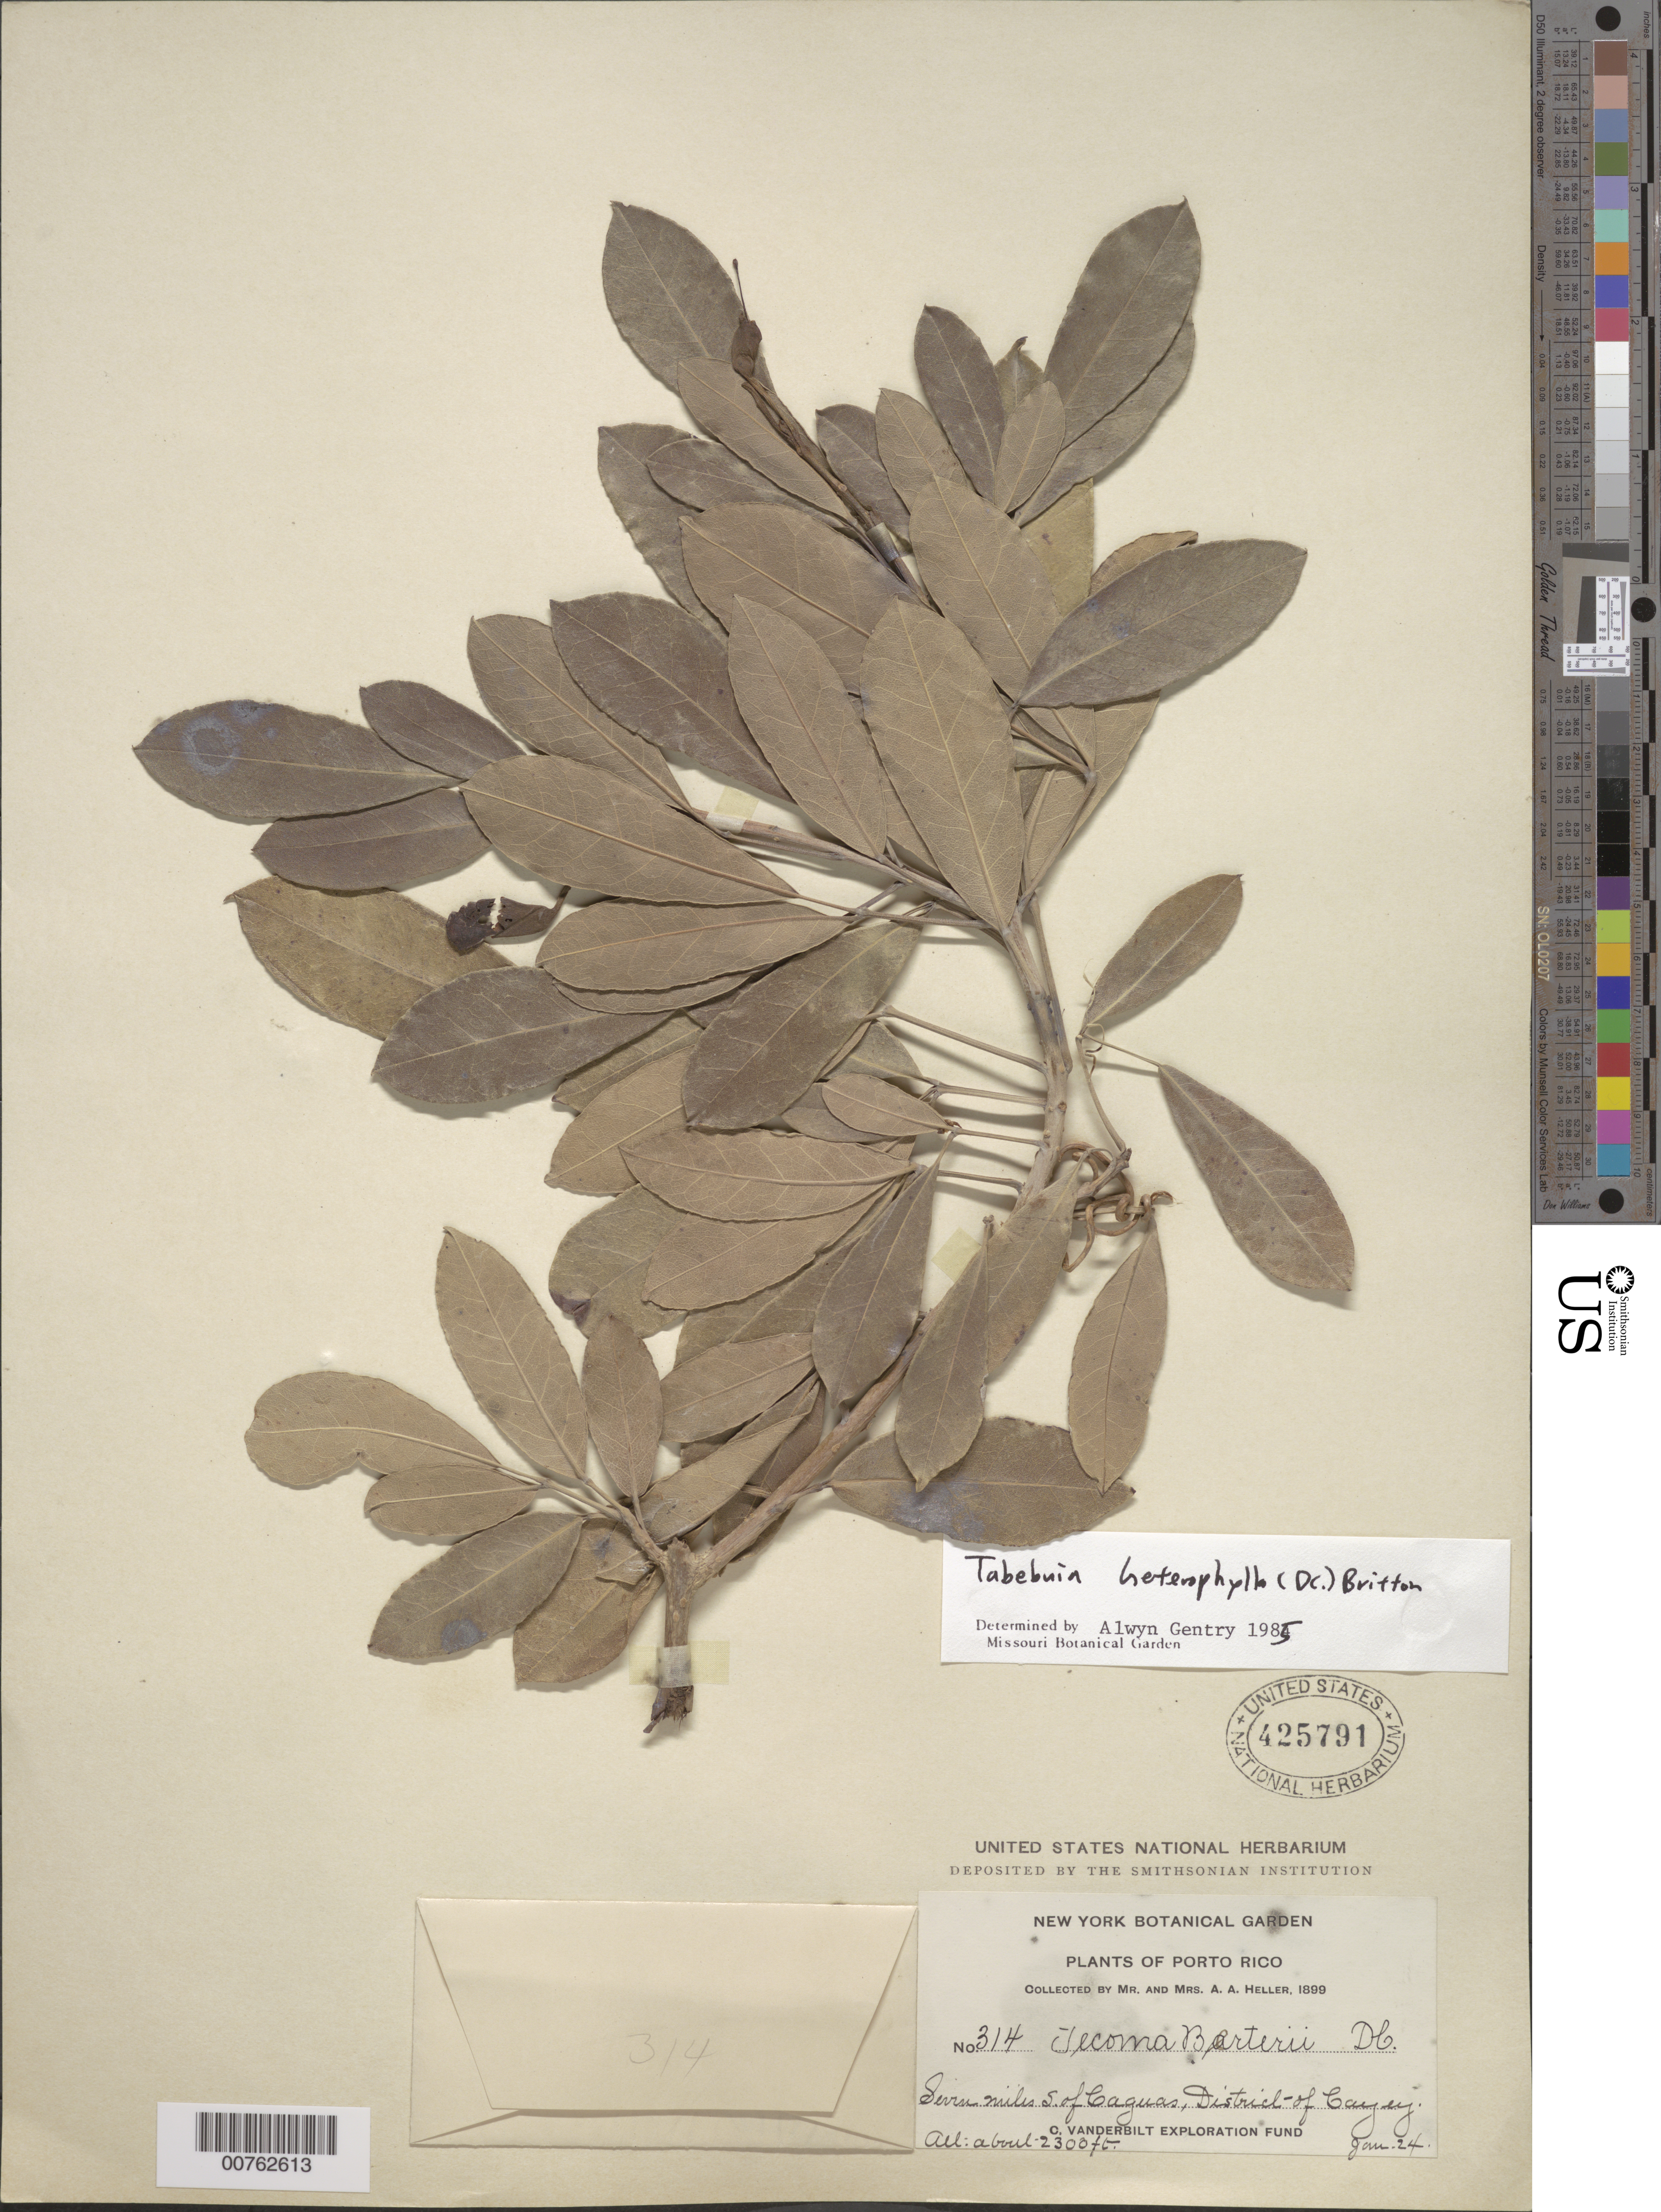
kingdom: Plantae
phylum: Tracheophyta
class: Magnoliopsida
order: Lamiales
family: Bignoniaceae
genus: Tabebuia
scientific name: Tabebuia heterophylla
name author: (DC.) Britton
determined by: Gentry, A. H.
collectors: A. A. Heller & E. G. Heller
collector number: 314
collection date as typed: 24 Jan 1924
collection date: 1924-01-24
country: Puerto Rico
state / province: Cayey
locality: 7 mi S of Caguas, District of Cayey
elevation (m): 701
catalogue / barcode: US 425791